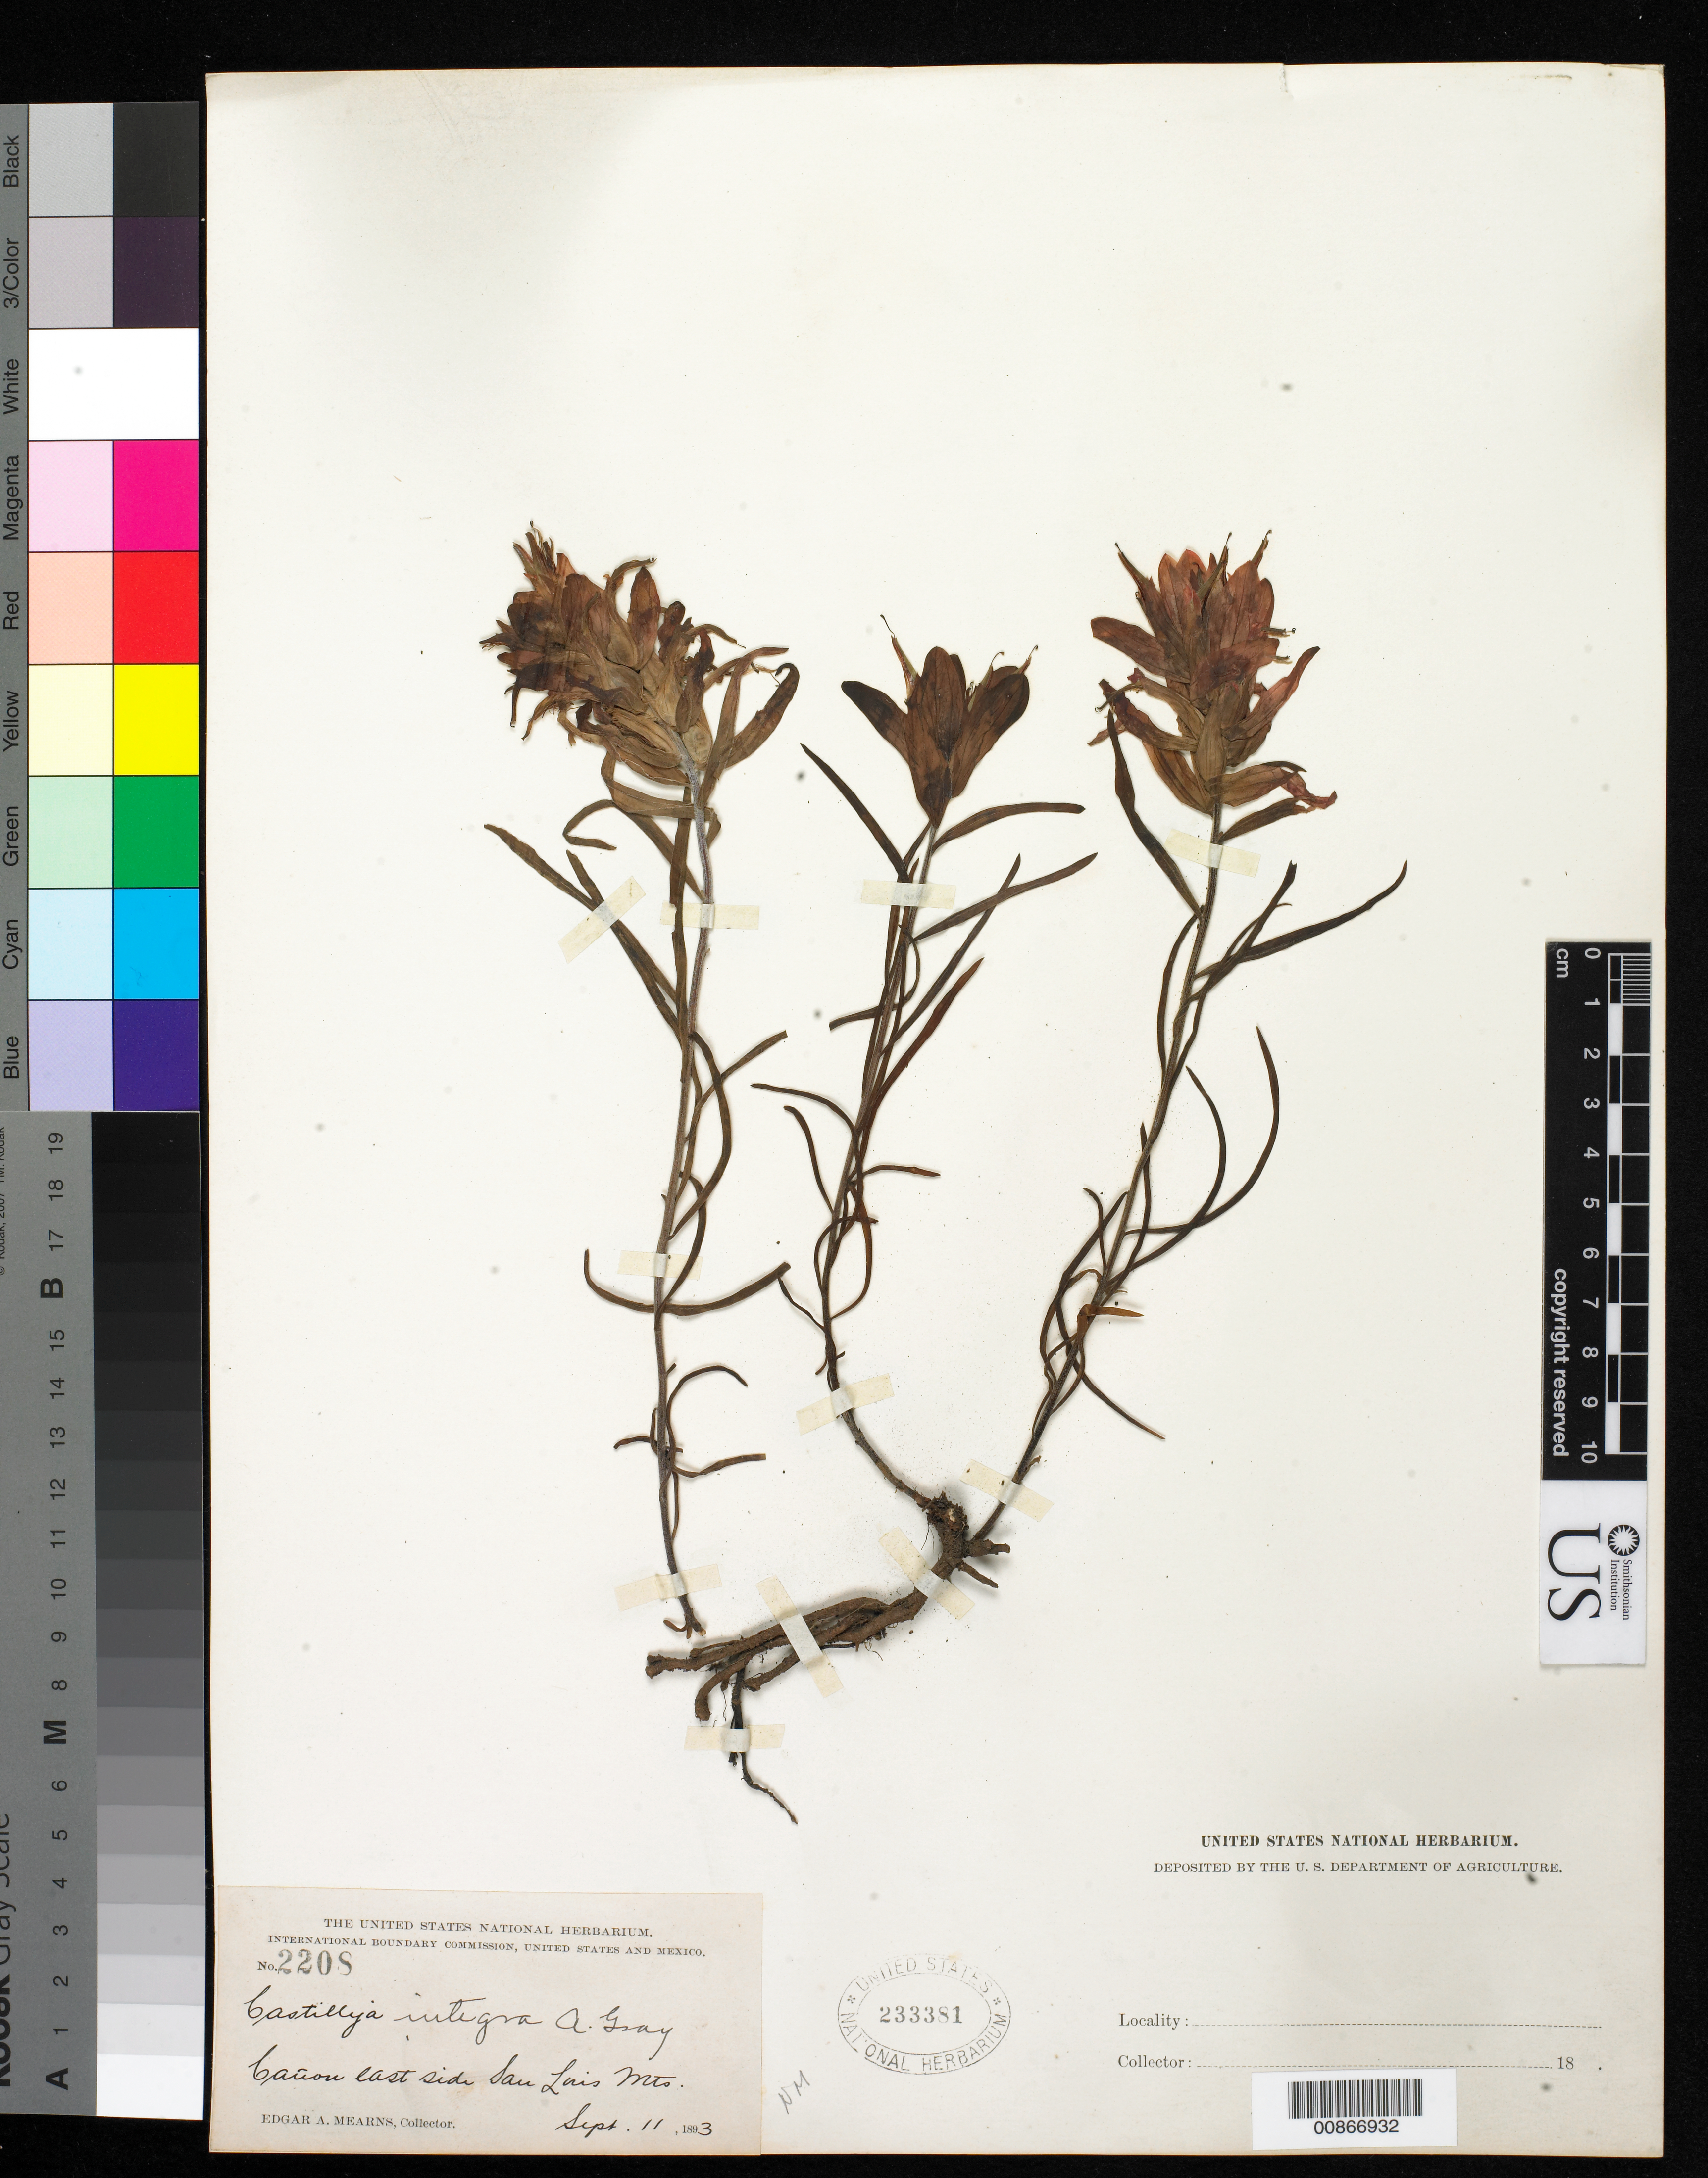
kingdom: Plantae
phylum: Tracheophyta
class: Magnoliopsida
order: Lamiales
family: Orobanchaceae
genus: Castilleja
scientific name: Castilleja integra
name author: A. Gray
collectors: E. A. Mearns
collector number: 2208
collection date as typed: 11 Sep 1893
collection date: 1893-09-11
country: United States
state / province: New Mexico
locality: Cañon east side San Luis Mts.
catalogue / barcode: US 233381